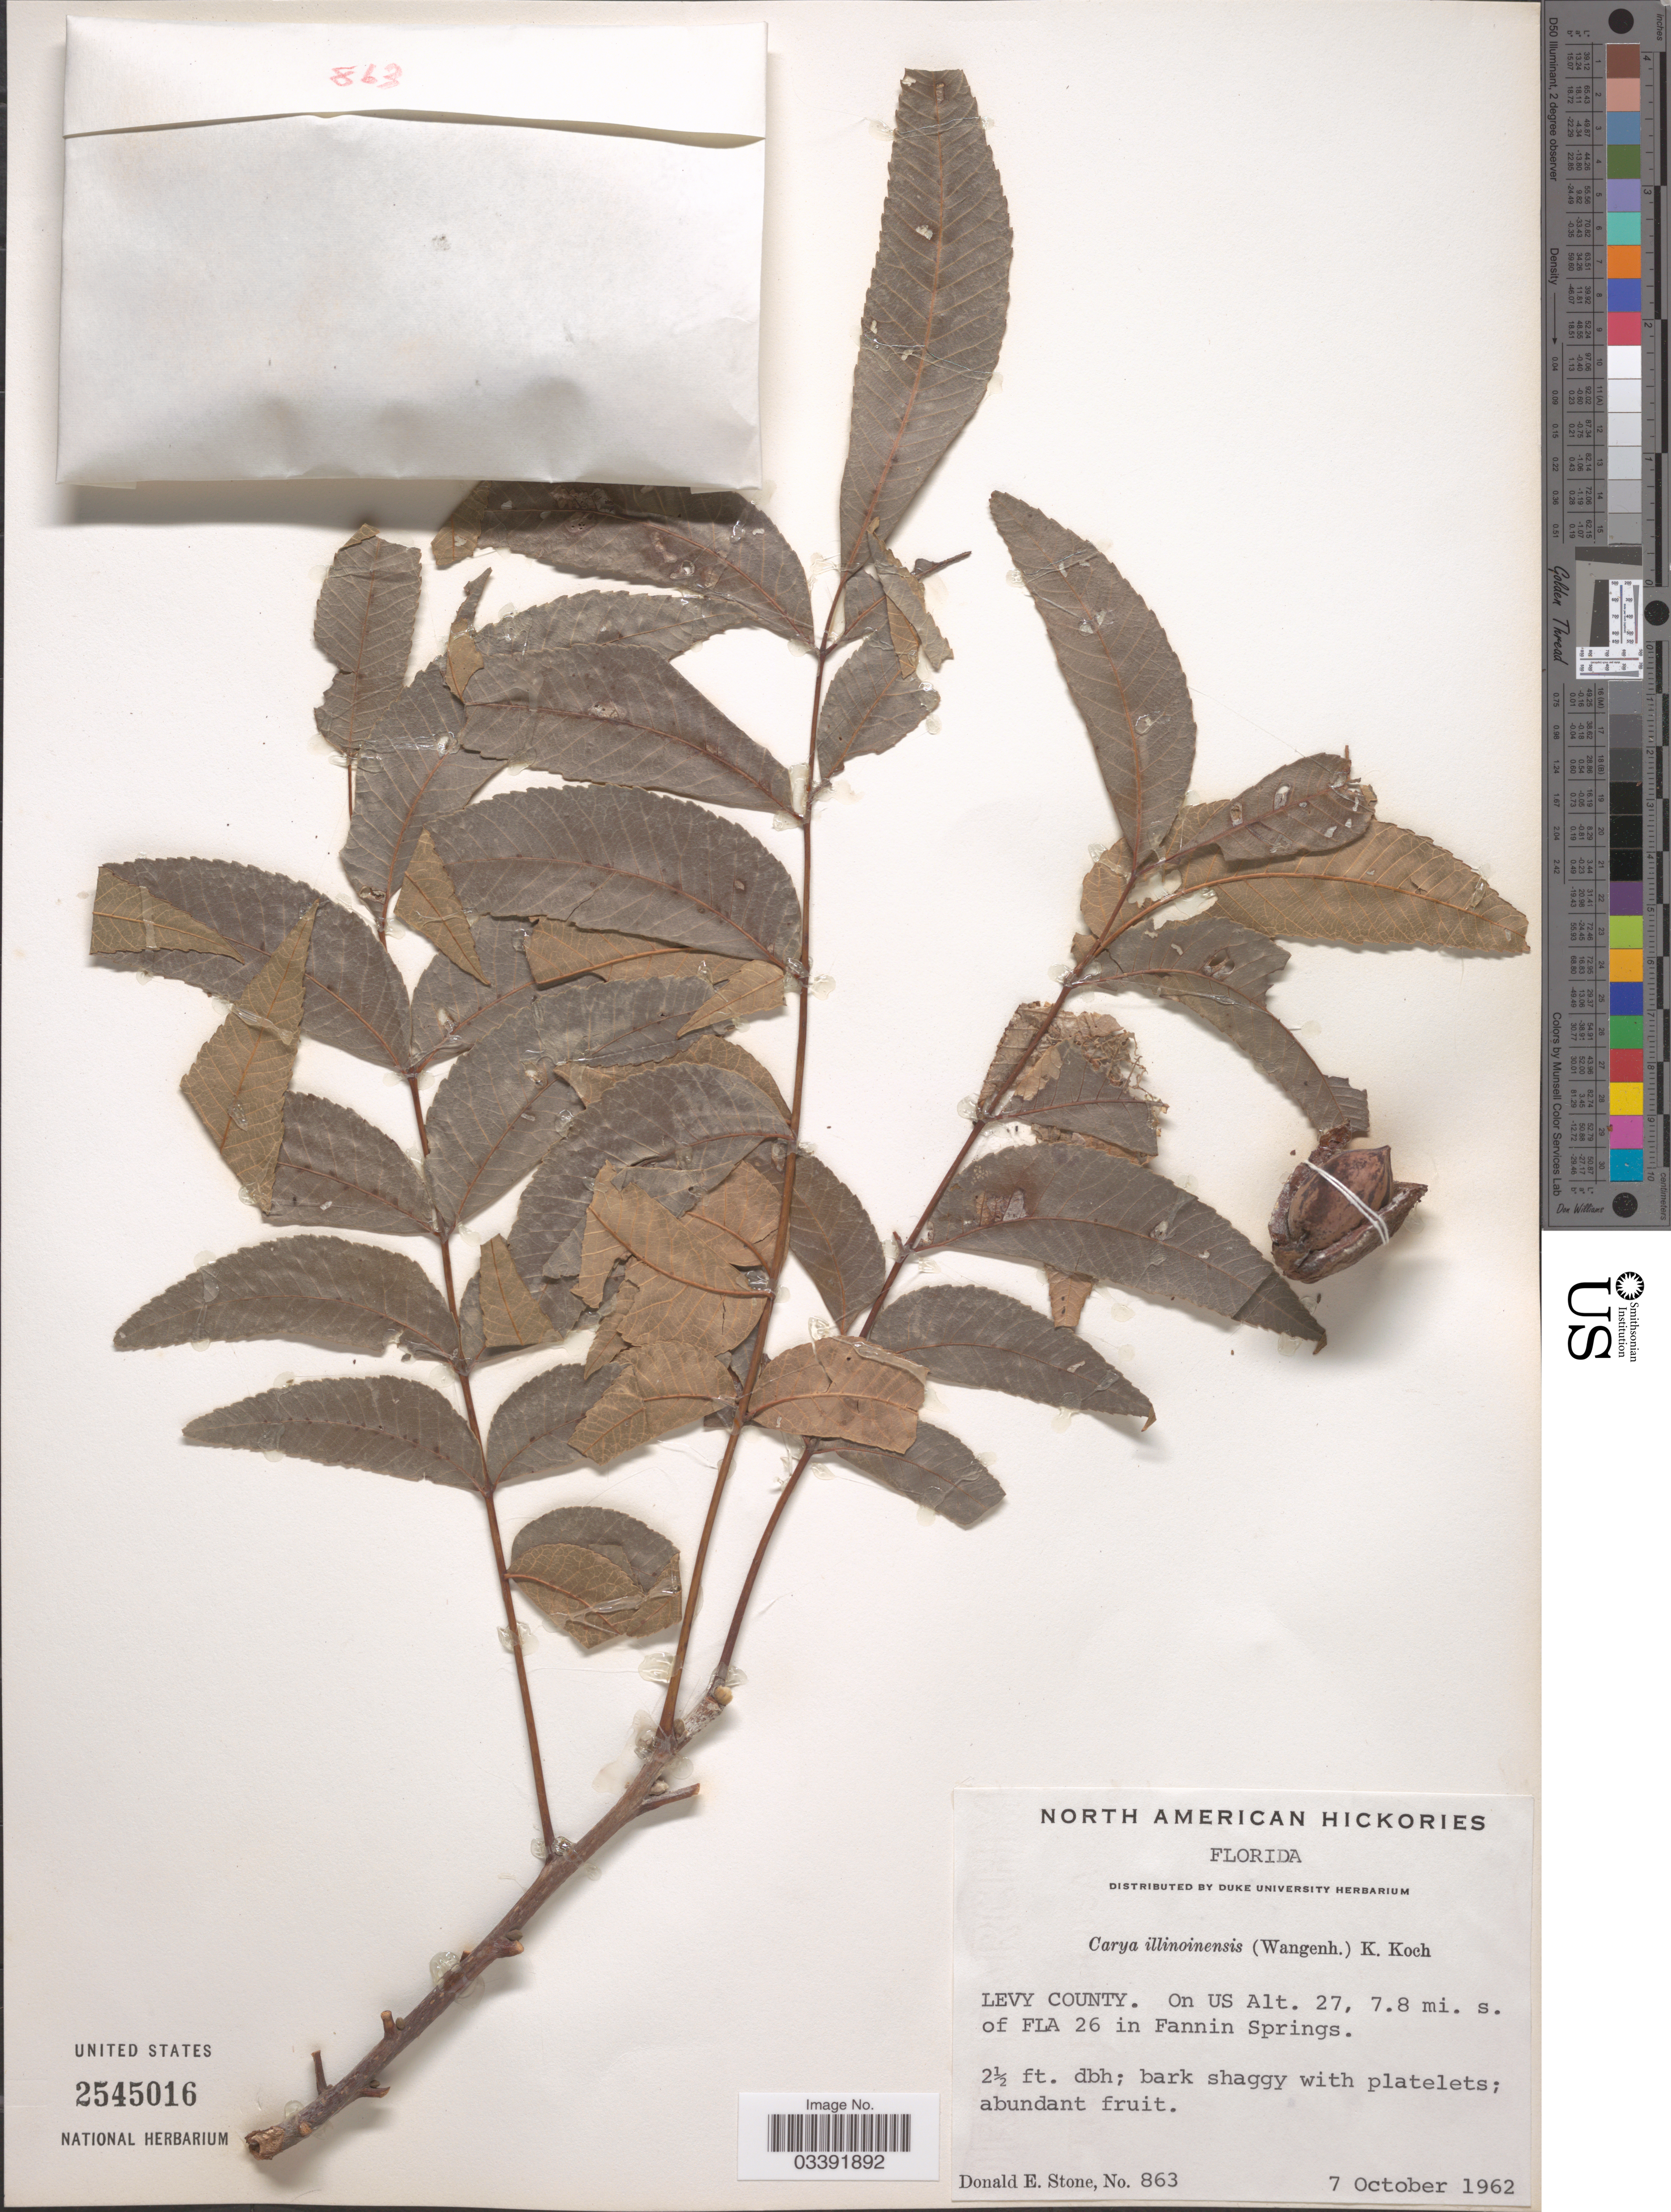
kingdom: Plantae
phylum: Tracheophyta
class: Magnoliopsida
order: Fagales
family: Juglandaceae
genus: Carya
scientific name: Carya illinoinensis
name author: (Wangenh.) K. Koch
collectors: D. Stone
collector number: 863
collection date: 1962-10-07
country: United States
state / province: Florida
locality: Levy County. On US Alt. 27, 7.8 mi. s. of FLA 26 in Fannin Springs.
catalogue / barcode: US 2545016